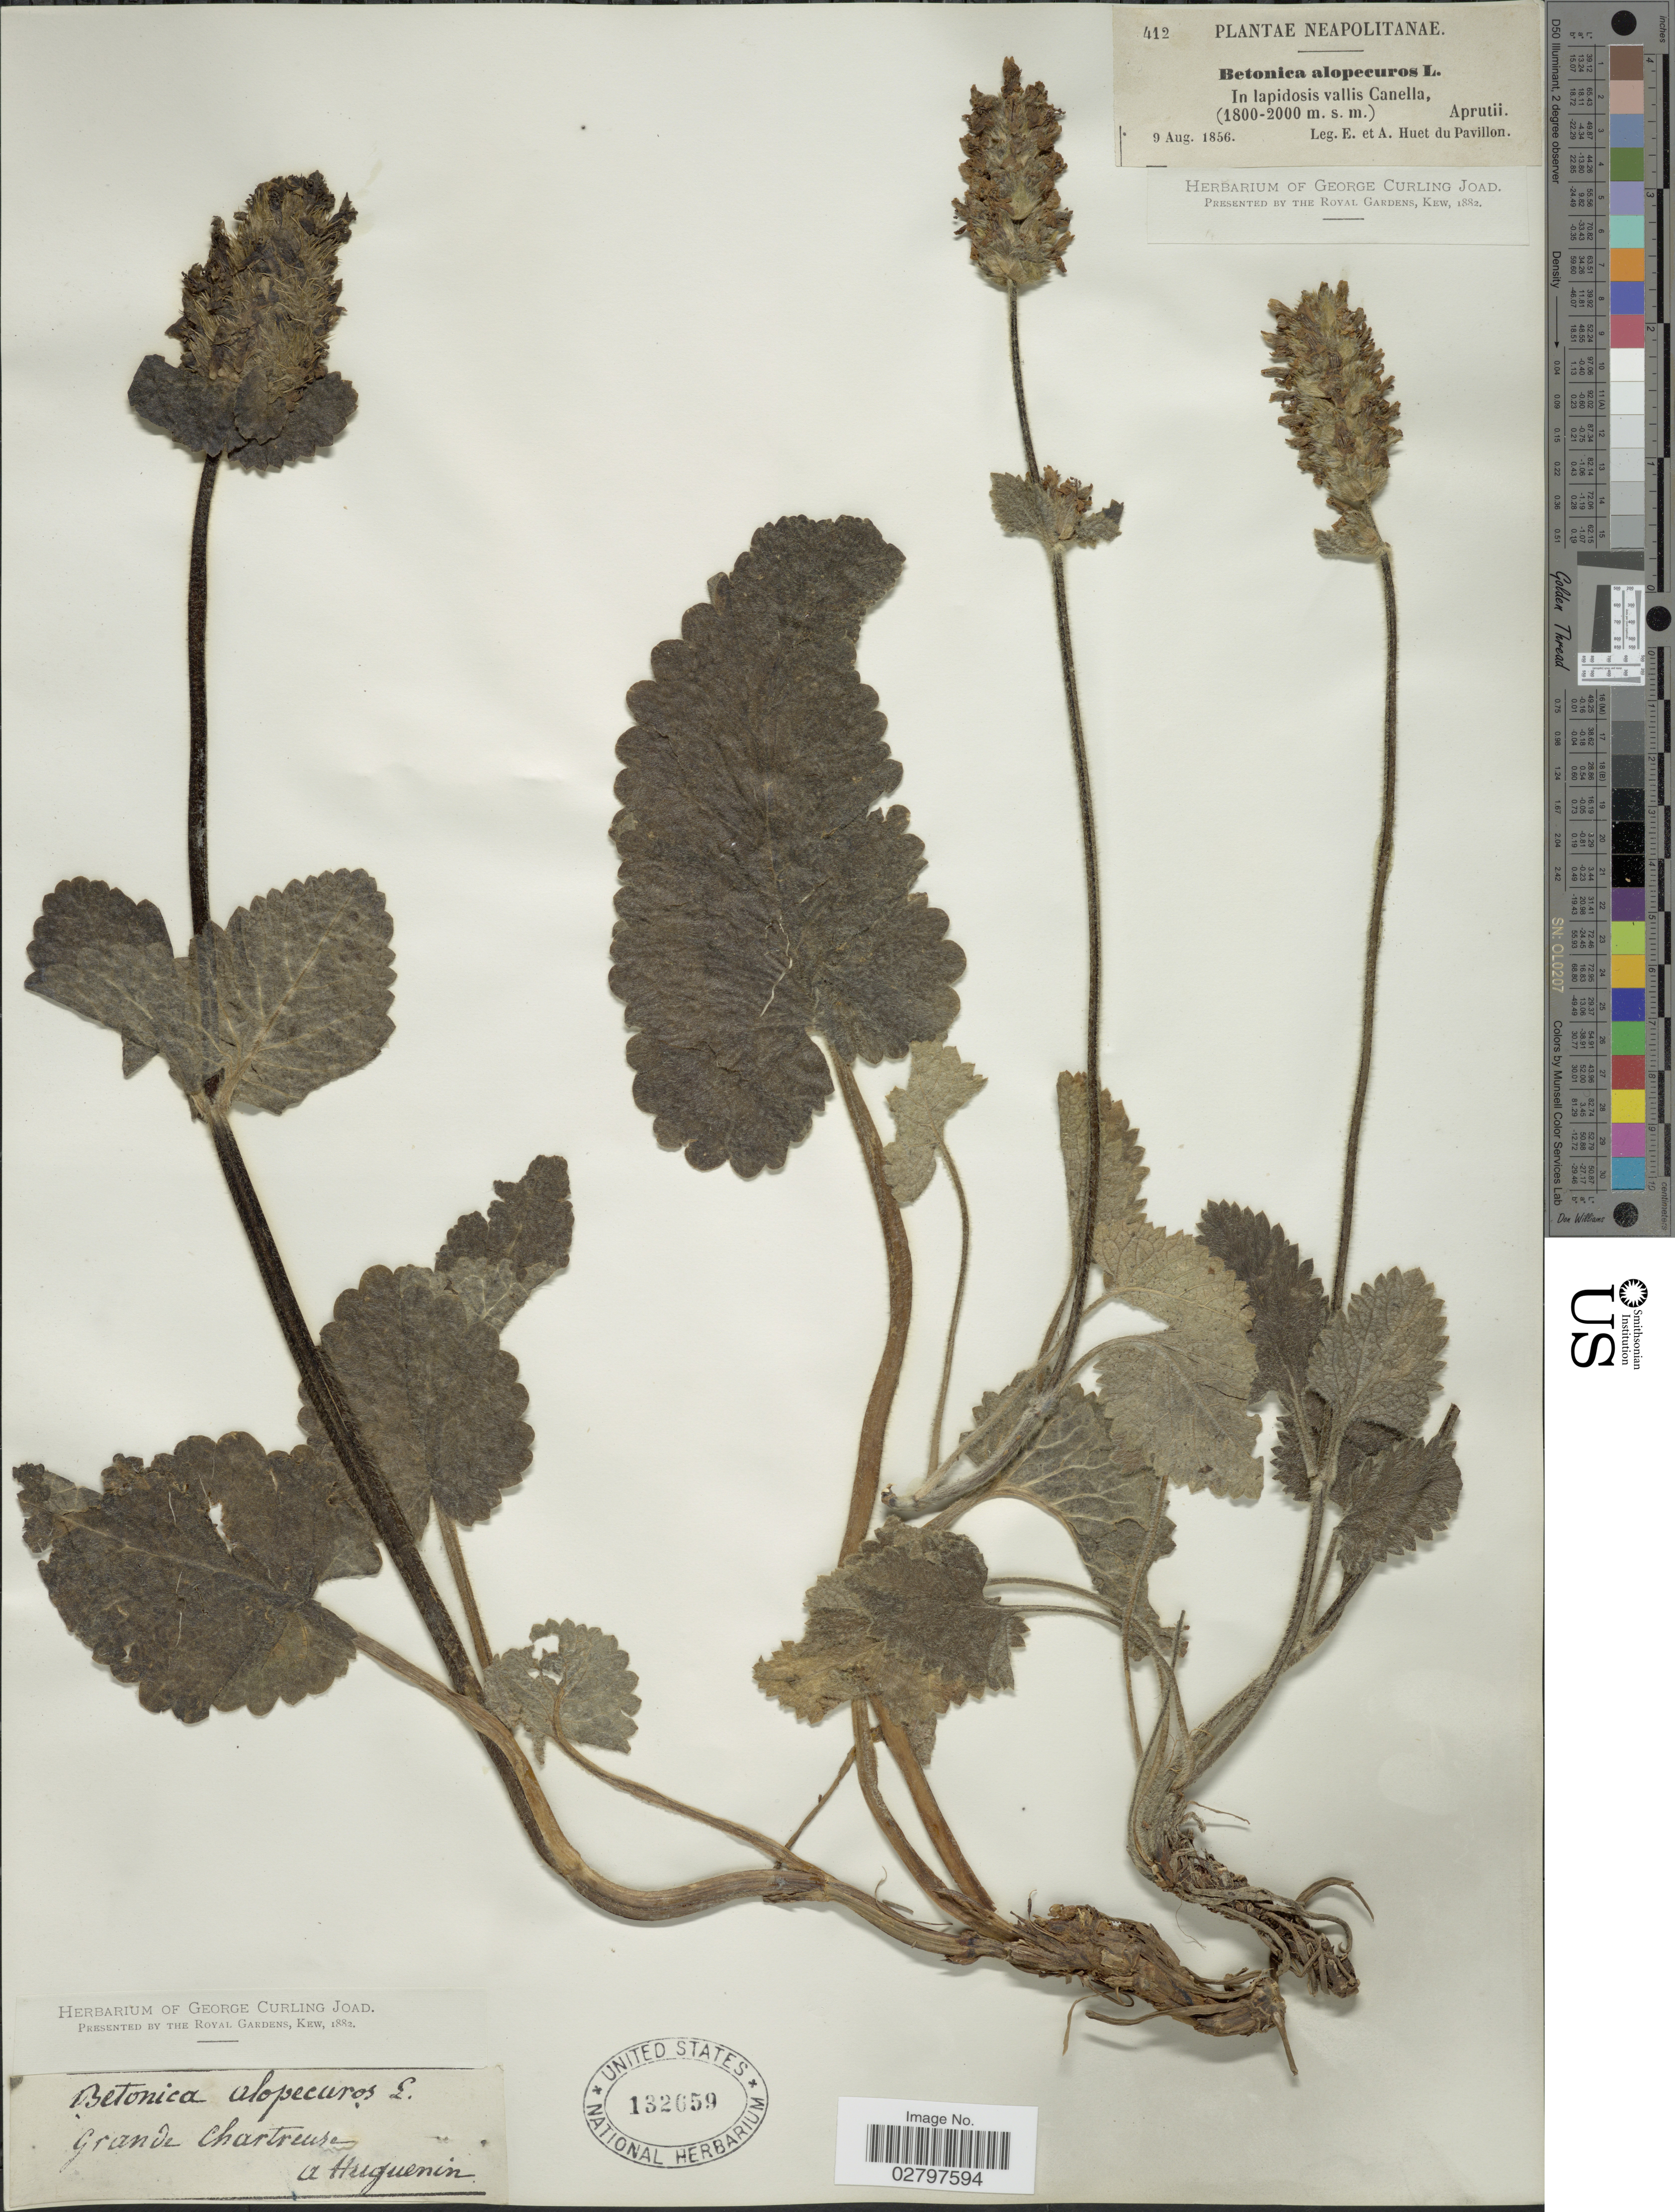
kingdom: Plantae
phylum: Tracheophyta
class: Magnoliopsida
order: Lamiales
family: Lamiaceae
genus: Stachys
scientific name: Stachys alopecuros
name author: (L.) Benth.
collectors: E. Huet du Pavillon, A. Huet du Pavillon & A. Huguenin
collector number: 412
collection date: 1856-08-09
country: France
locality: Grande Chartreuse, Neapolitanae, in lapidosis vallis Canella, Aprutti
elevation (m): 1800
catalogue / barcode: US 132659